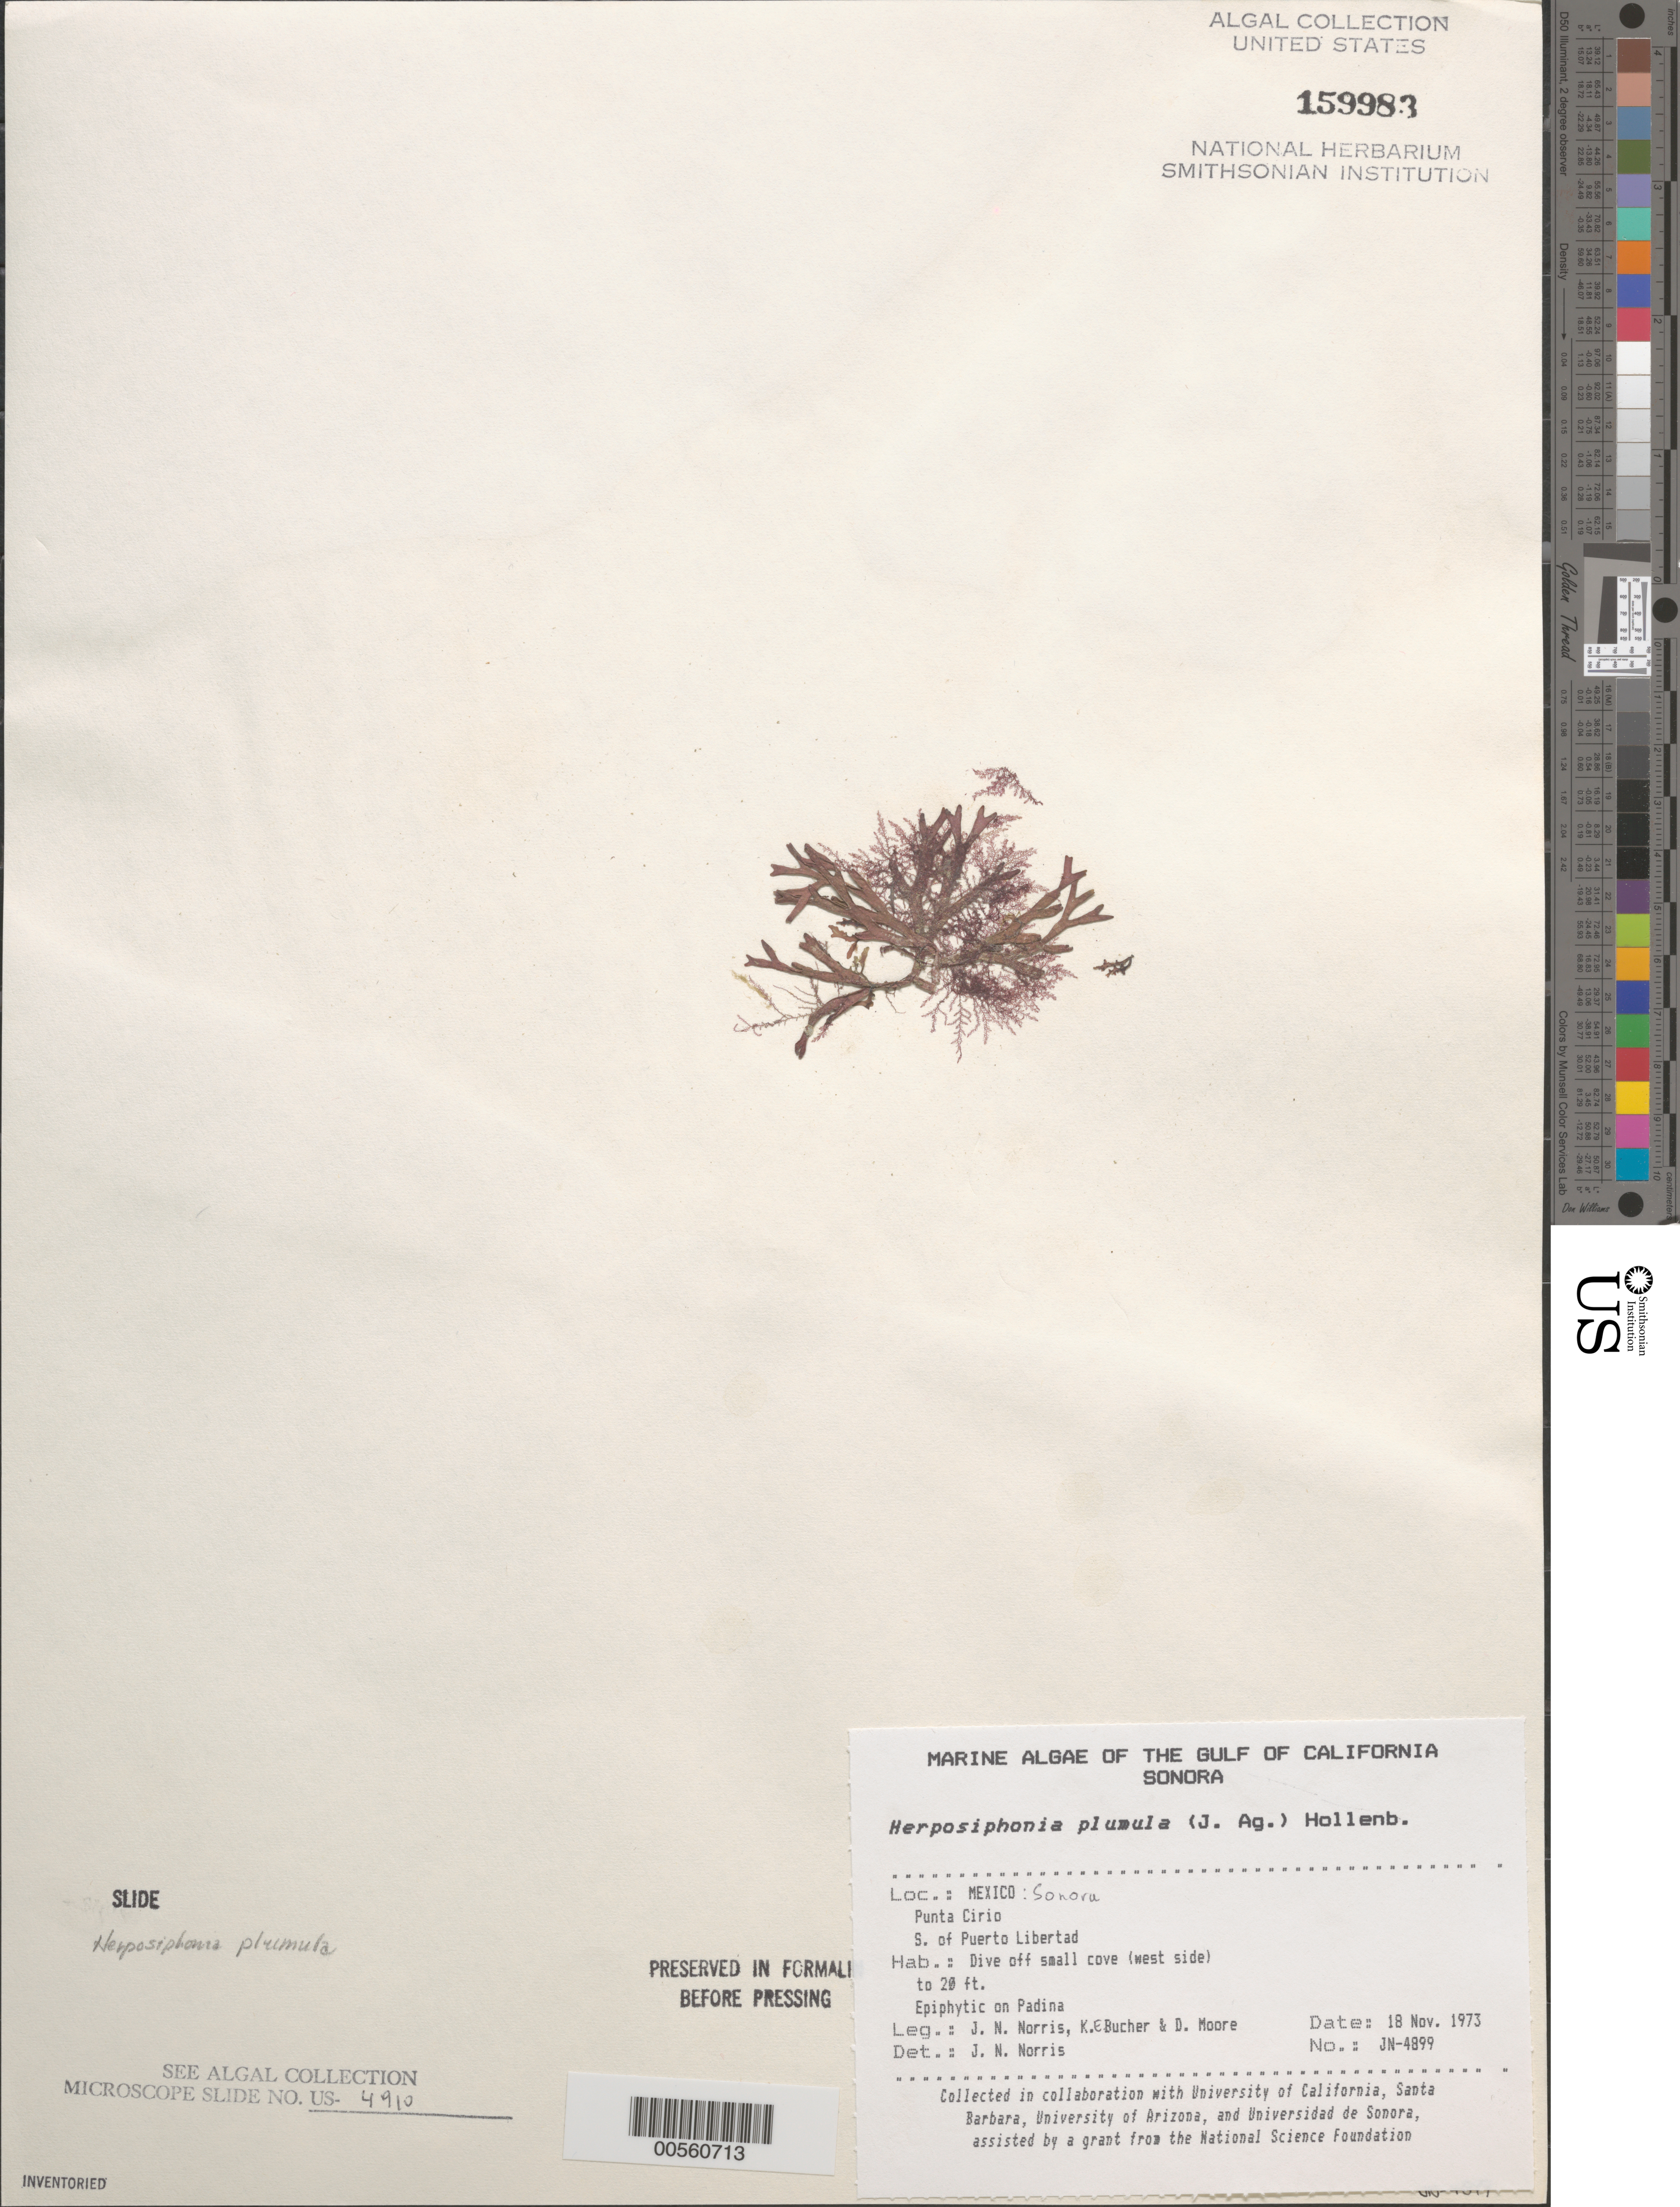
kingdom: Plantae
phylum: Rhodophyta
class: Florideophyceae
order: Ceramiales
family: Rhodomelaceae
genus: Herposiphonia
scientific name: Herposiphonia plumula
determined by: Norris, James N.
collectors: J. N. Norris, K. E. Bucher & D. Moore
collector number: JN-4899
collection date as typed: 18 Nov 1973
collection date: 1973-11-18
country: Mexico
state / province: Sonora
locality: Punta Cirio south of Puerto Libertad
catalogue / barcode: US 159983